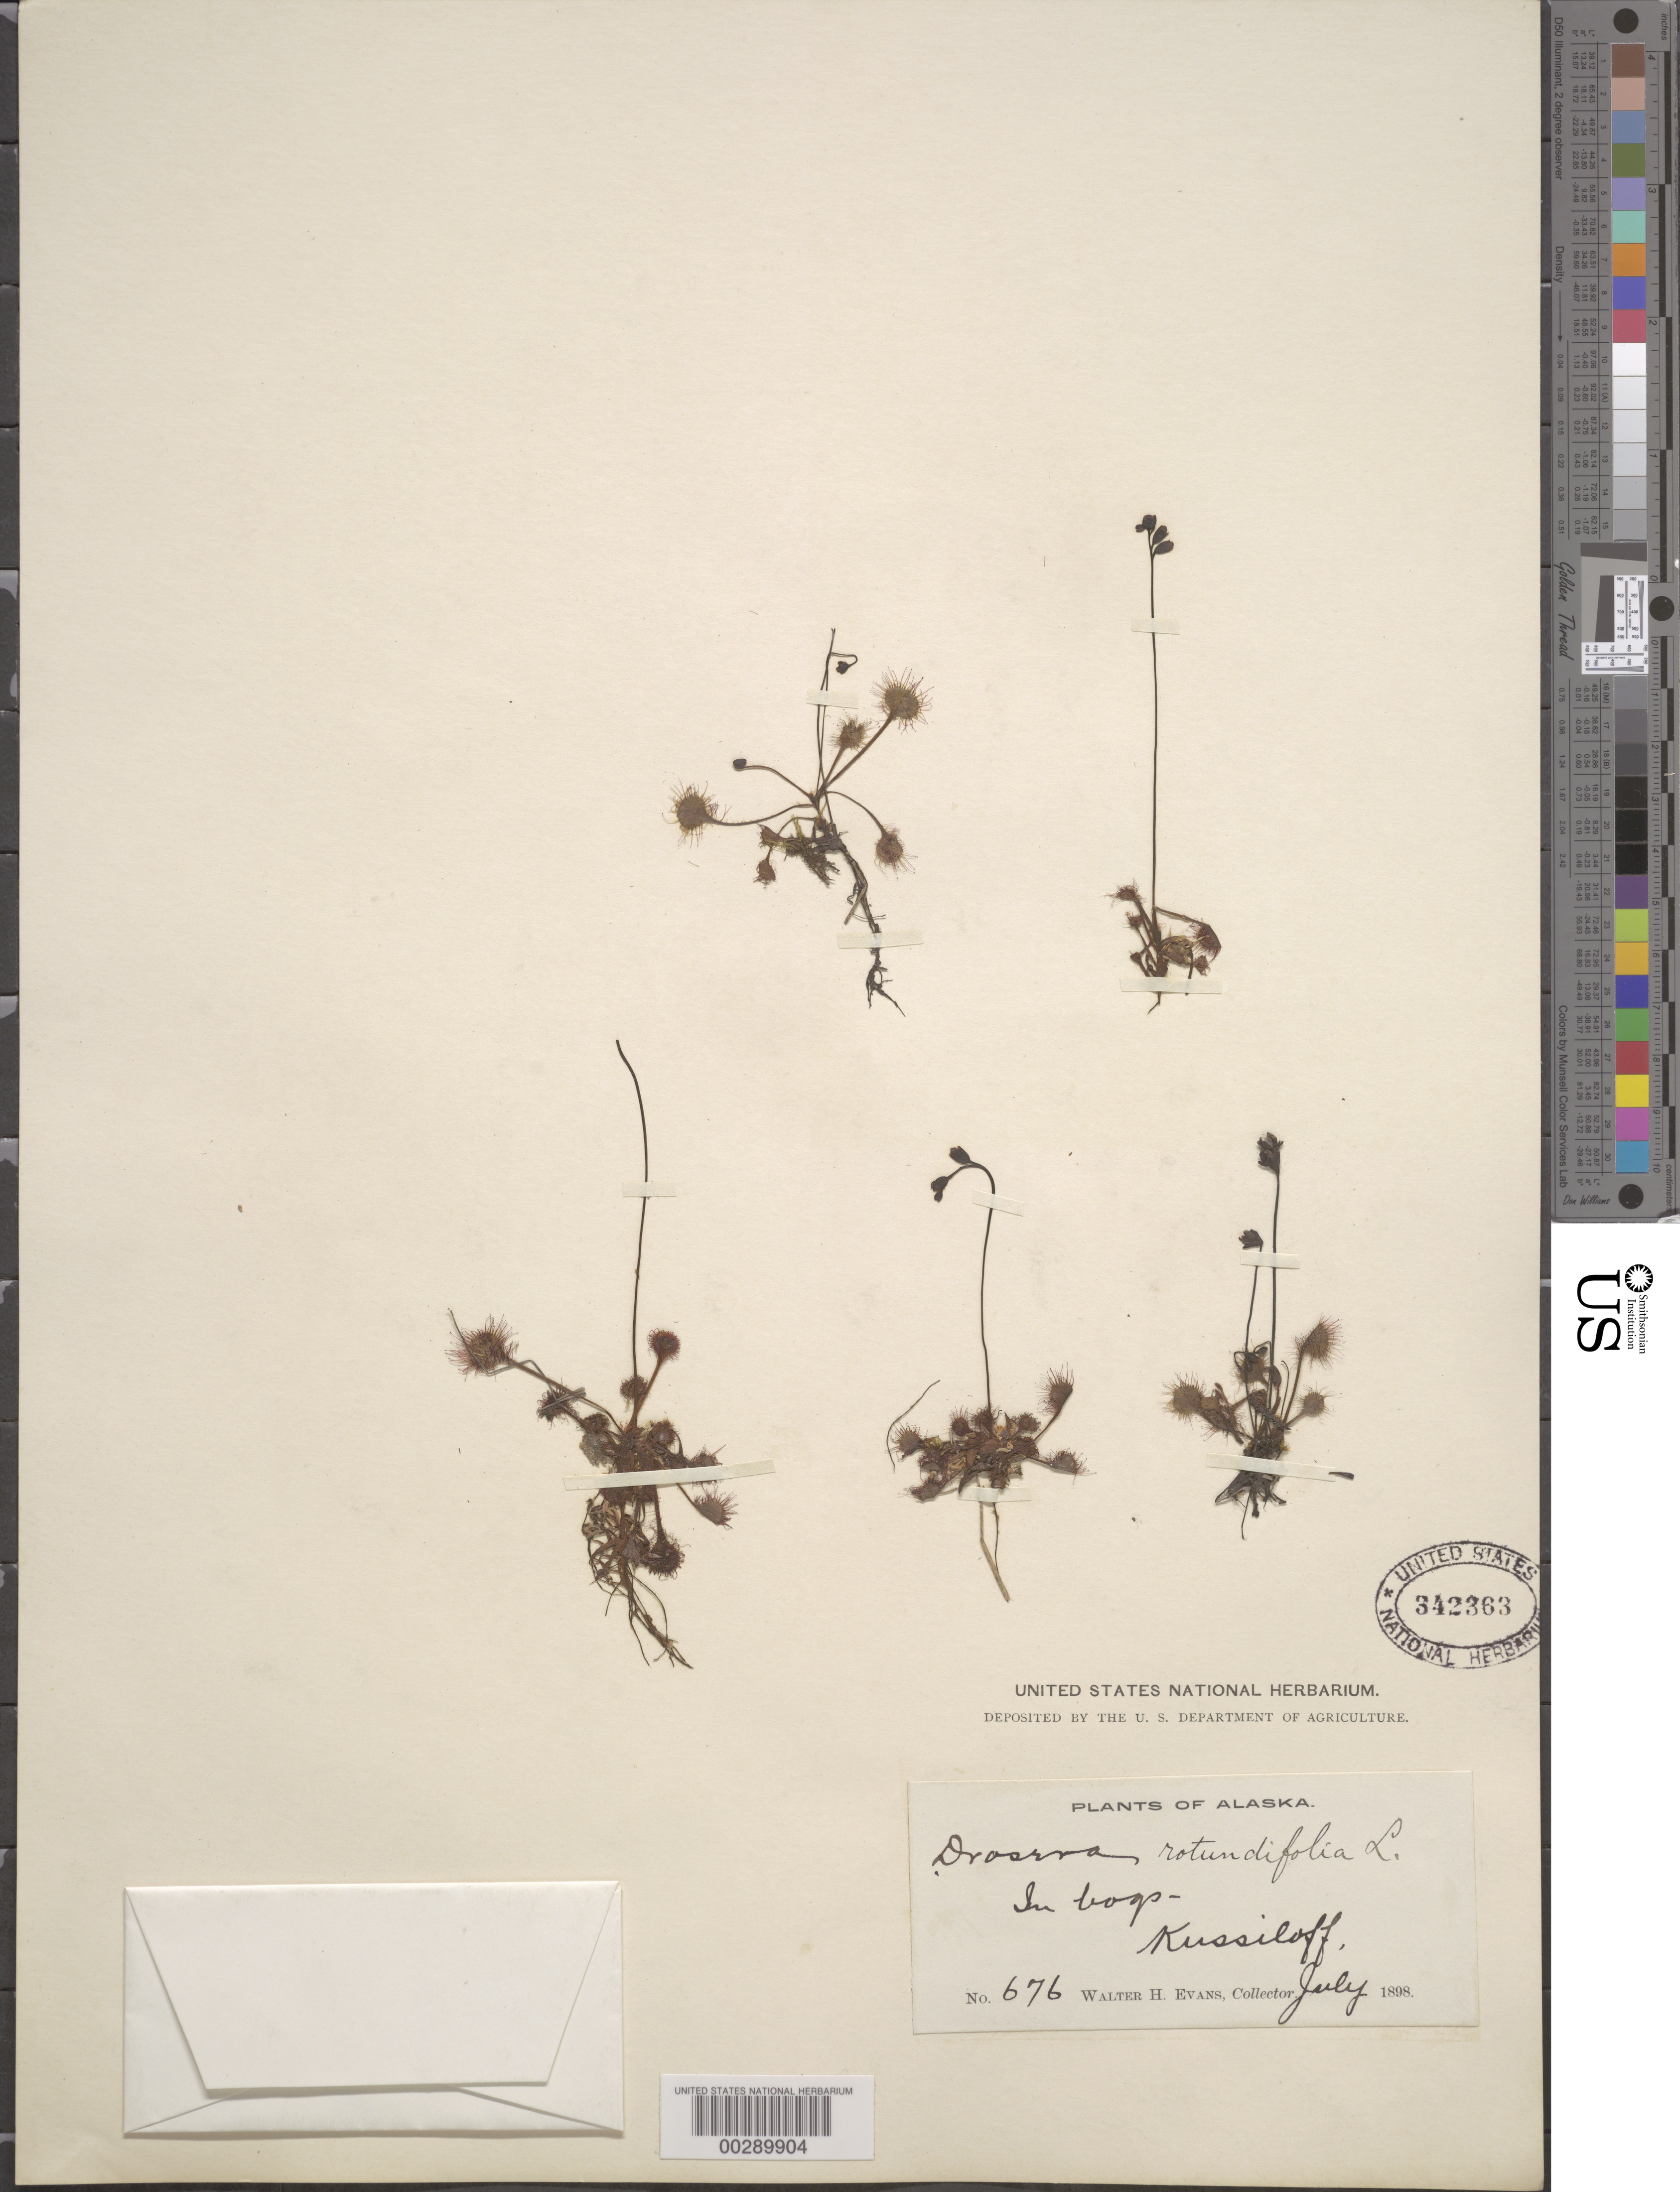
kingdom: Plantae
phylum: Tracheophyta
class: Magnoliopsida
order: Caryophyllales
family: Droseraceae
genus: Drosera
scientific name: Drosera rotundifolia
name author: L.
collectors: W. H. Evans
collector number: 676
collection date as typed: Jul 1898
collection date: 1898-07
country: United States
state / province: Alaska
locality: Kussiloff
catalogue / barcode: US 342363